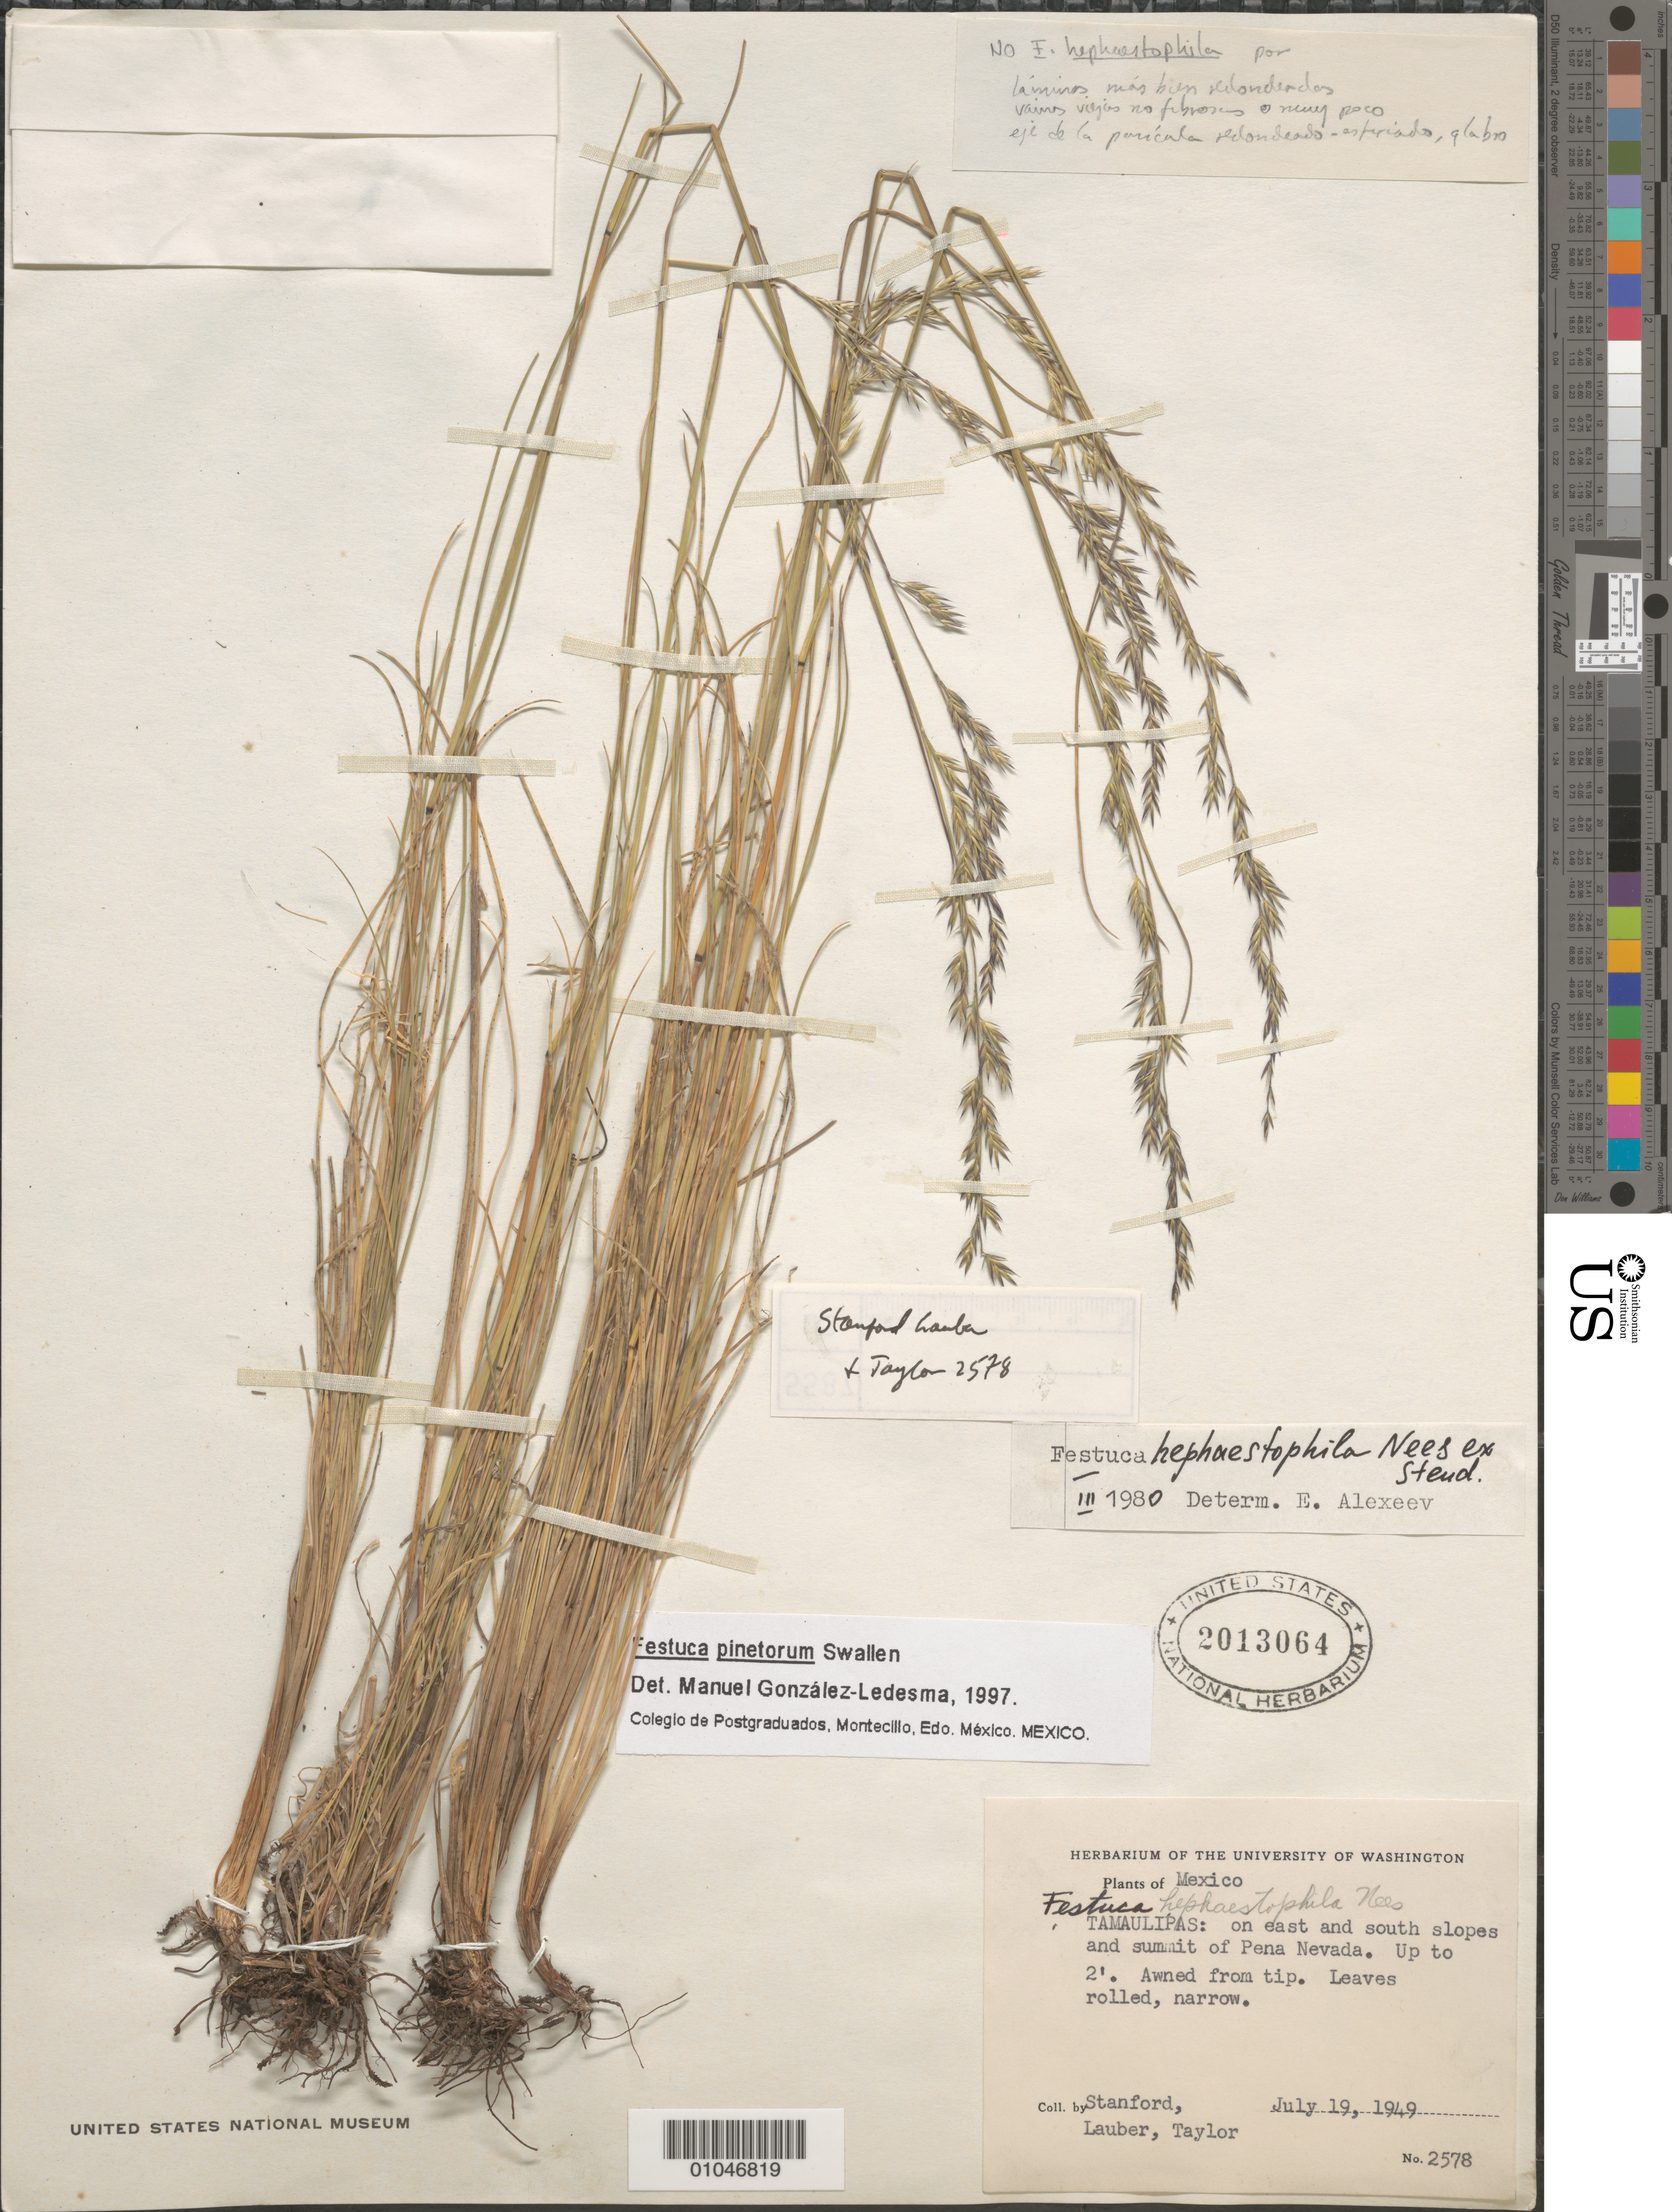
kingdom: Plantae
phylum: Tracheophyta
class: Liliopsida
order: Poales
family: Poaceae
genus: Festuca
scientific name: Festuca pinetorum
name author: Swallen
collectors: L. R. Stanford, S. M. Lauber & L. A. Taylor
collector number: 2578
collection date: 1949-07-19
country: Mexico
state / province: Tamaulipas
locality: Pena Nevada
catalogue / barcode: US 2013064